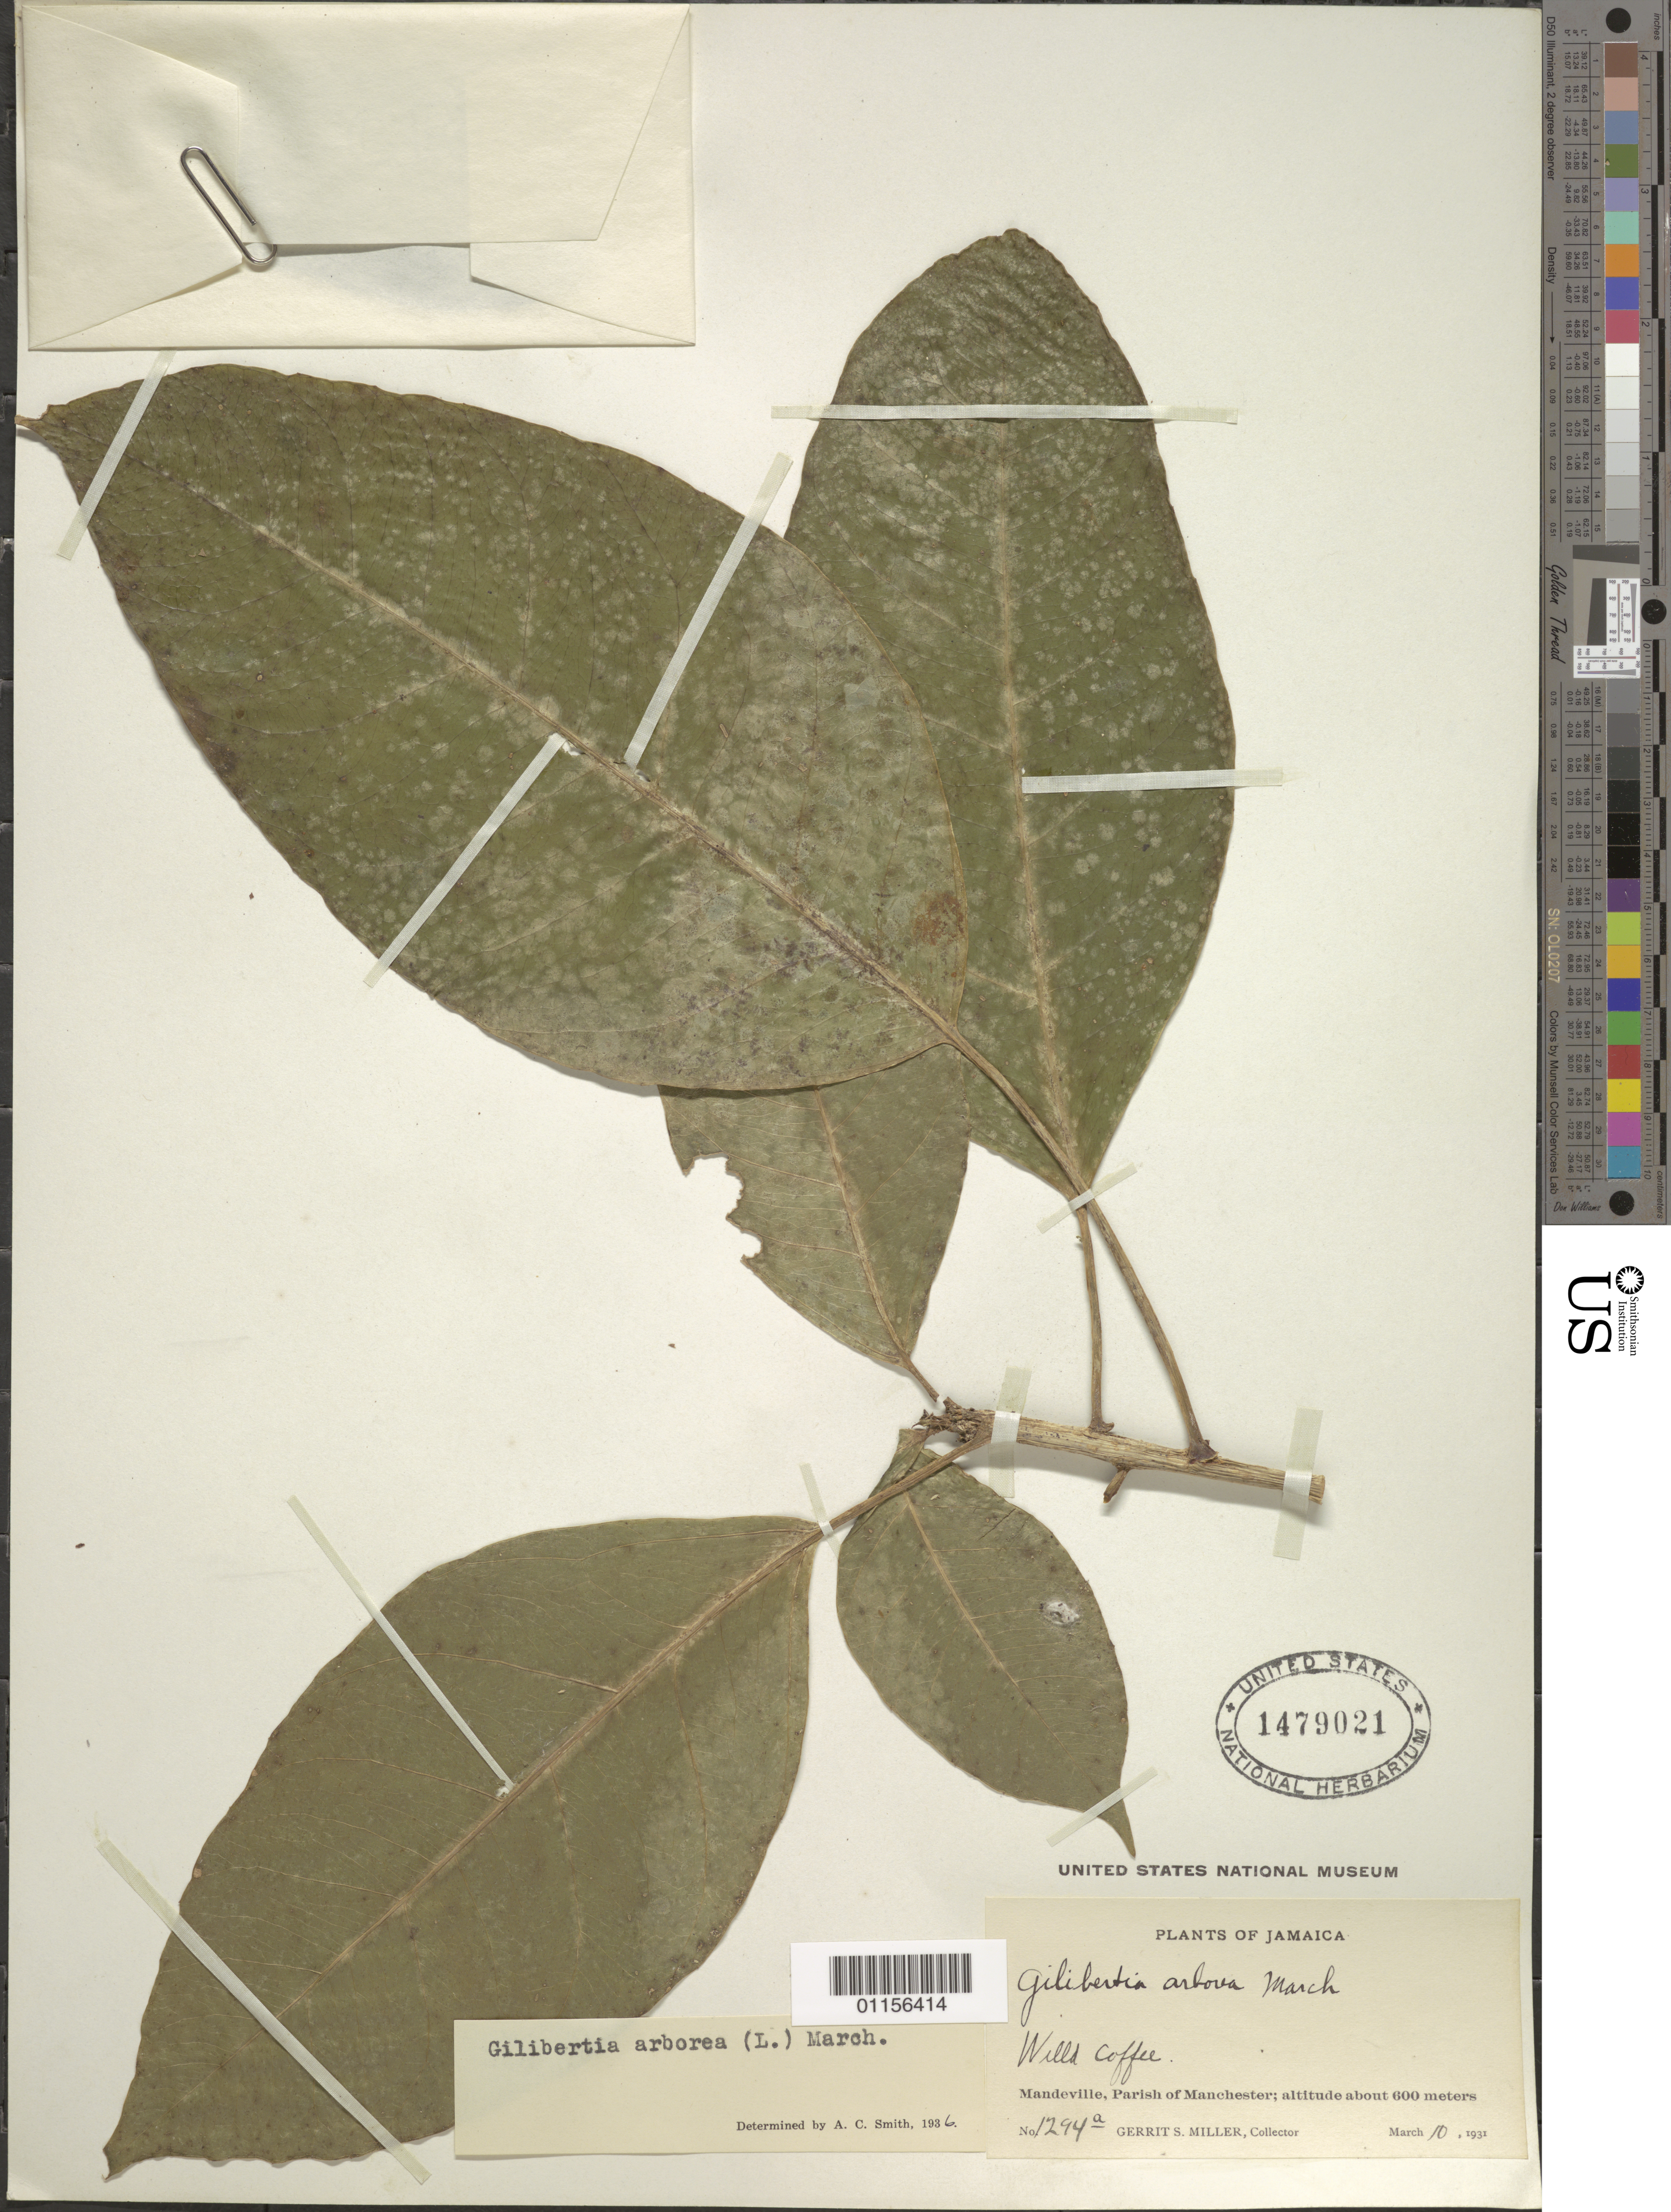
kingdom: Plantae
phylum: Tracheophyta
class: Magnoliopsida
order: Apiales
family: Araliaceae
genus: Dendropanax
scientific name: Dendropanax arboreus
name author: (L.) Decne. & Planch.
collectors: G. S. Miller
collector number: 1294 a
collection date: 1931-03-10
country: Jamaica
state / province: Manchester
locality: Mandeville.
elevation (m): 600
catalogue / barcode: US 1479021